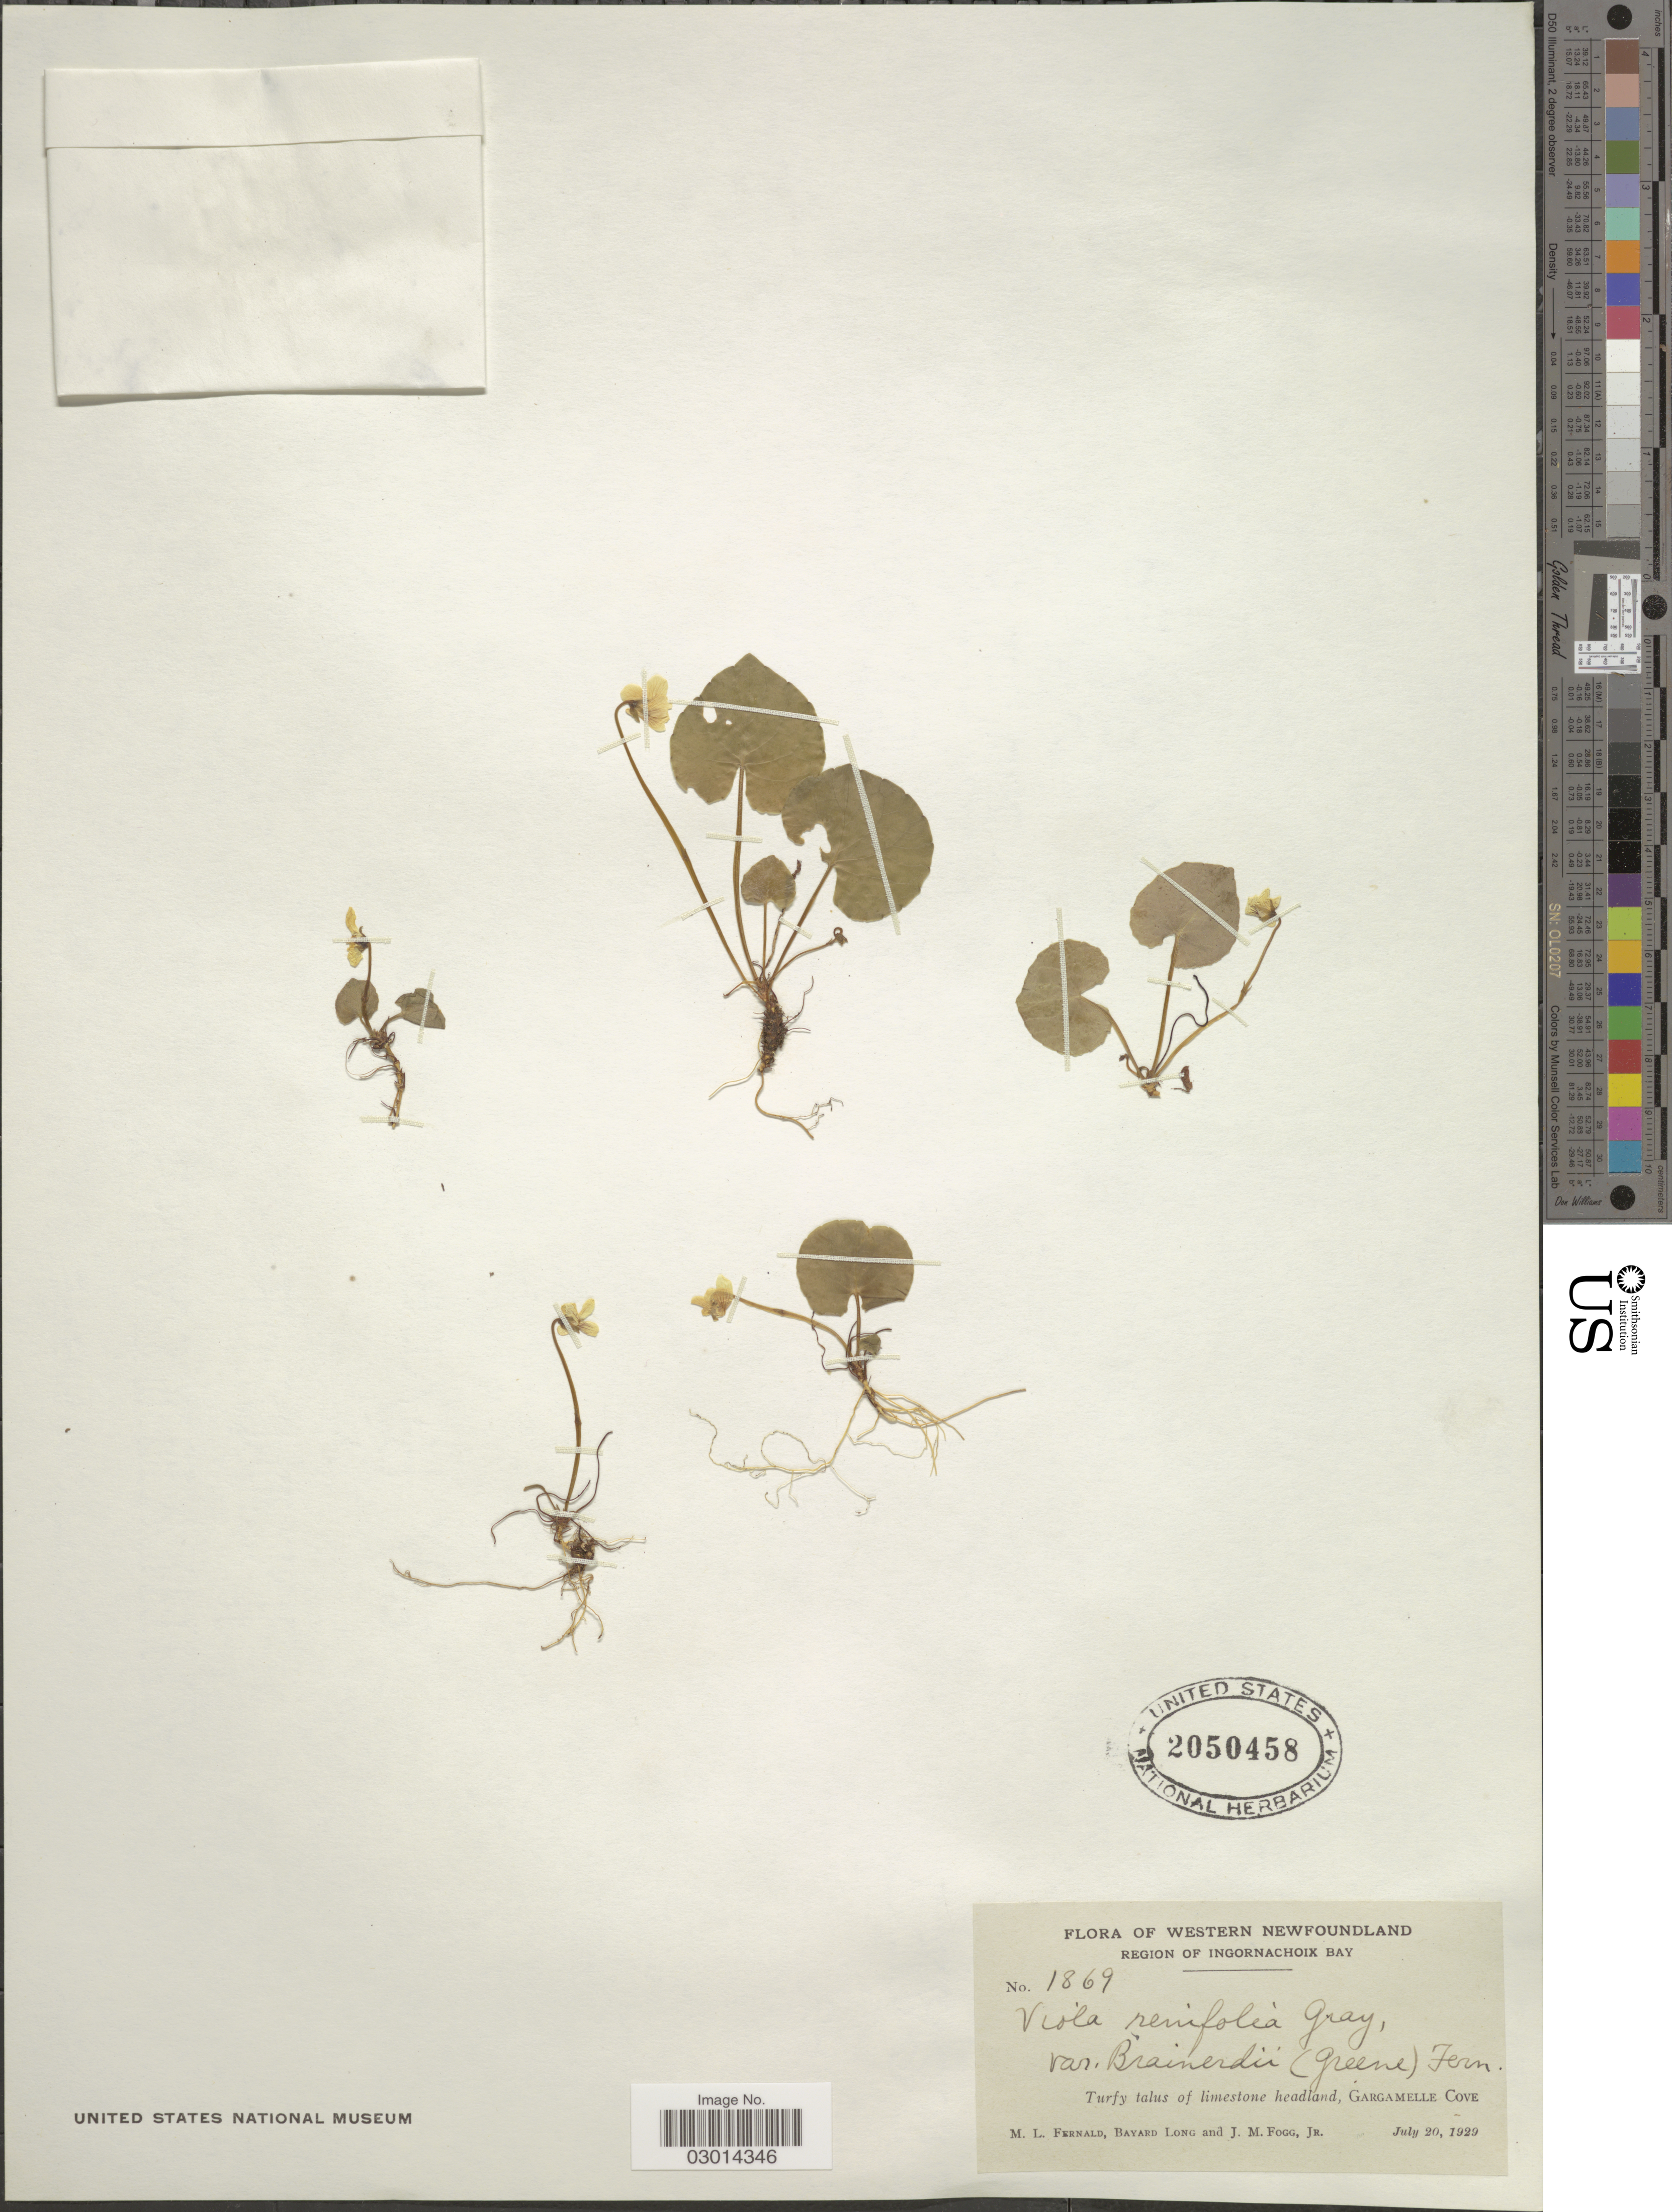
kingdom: Plantae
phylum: Tracheophyta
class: Magnoliopsida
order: Malpighiales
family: Violaceae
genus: Viola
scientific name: Viola renifolia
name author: A. Gray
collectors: M. L. Fernald, B. Long & J. Fogg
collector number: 1869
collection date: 1929-07-20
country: Canada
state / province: Newfoundland and Labrador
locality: Western Newfoundland. Region of Ingornachoix Bay. Gargamelle Cove.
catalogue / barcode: US 2050458